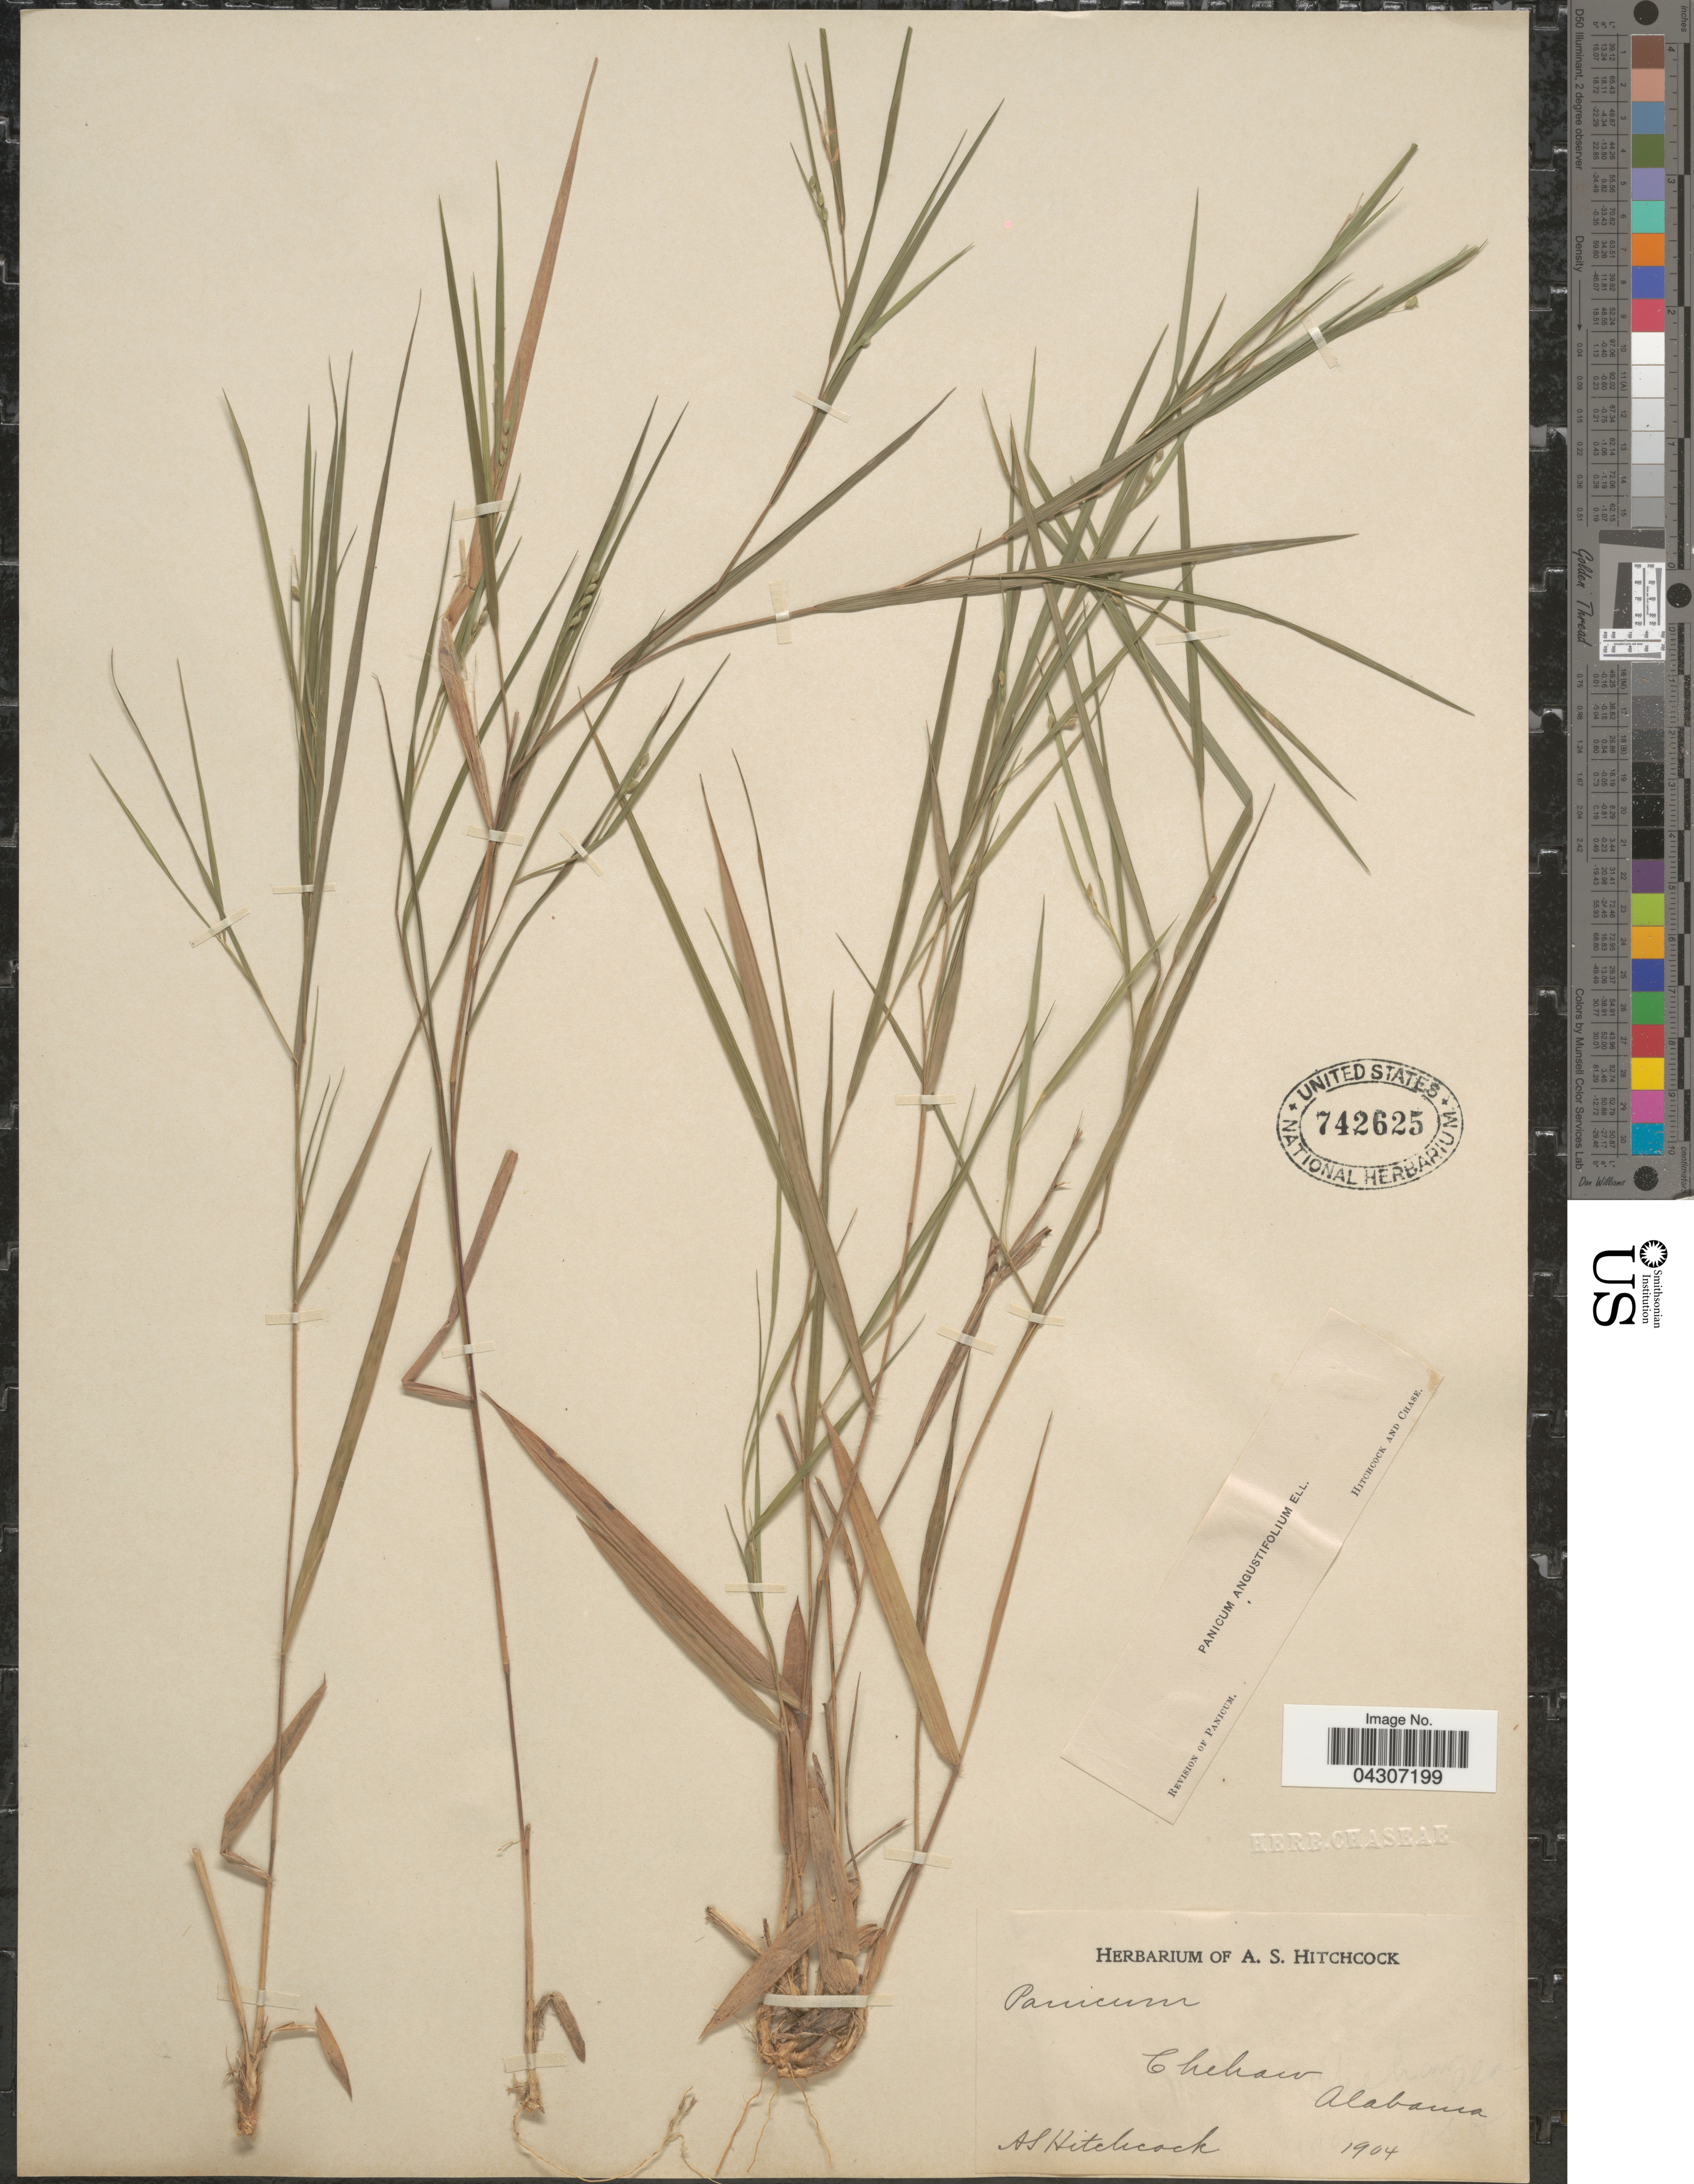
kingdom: Plantae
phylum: Tracheophyta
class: Liliopsida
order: Poales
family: Poaceae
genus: Dichanthelium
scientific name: Dichanthelium aciculare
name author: (Desv. ex Poir.) Gould & C.A. Clark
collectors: A. S. Hitchcock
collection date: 1904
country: United States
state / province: Alabama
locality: Chehaw.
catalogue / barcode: US 742625